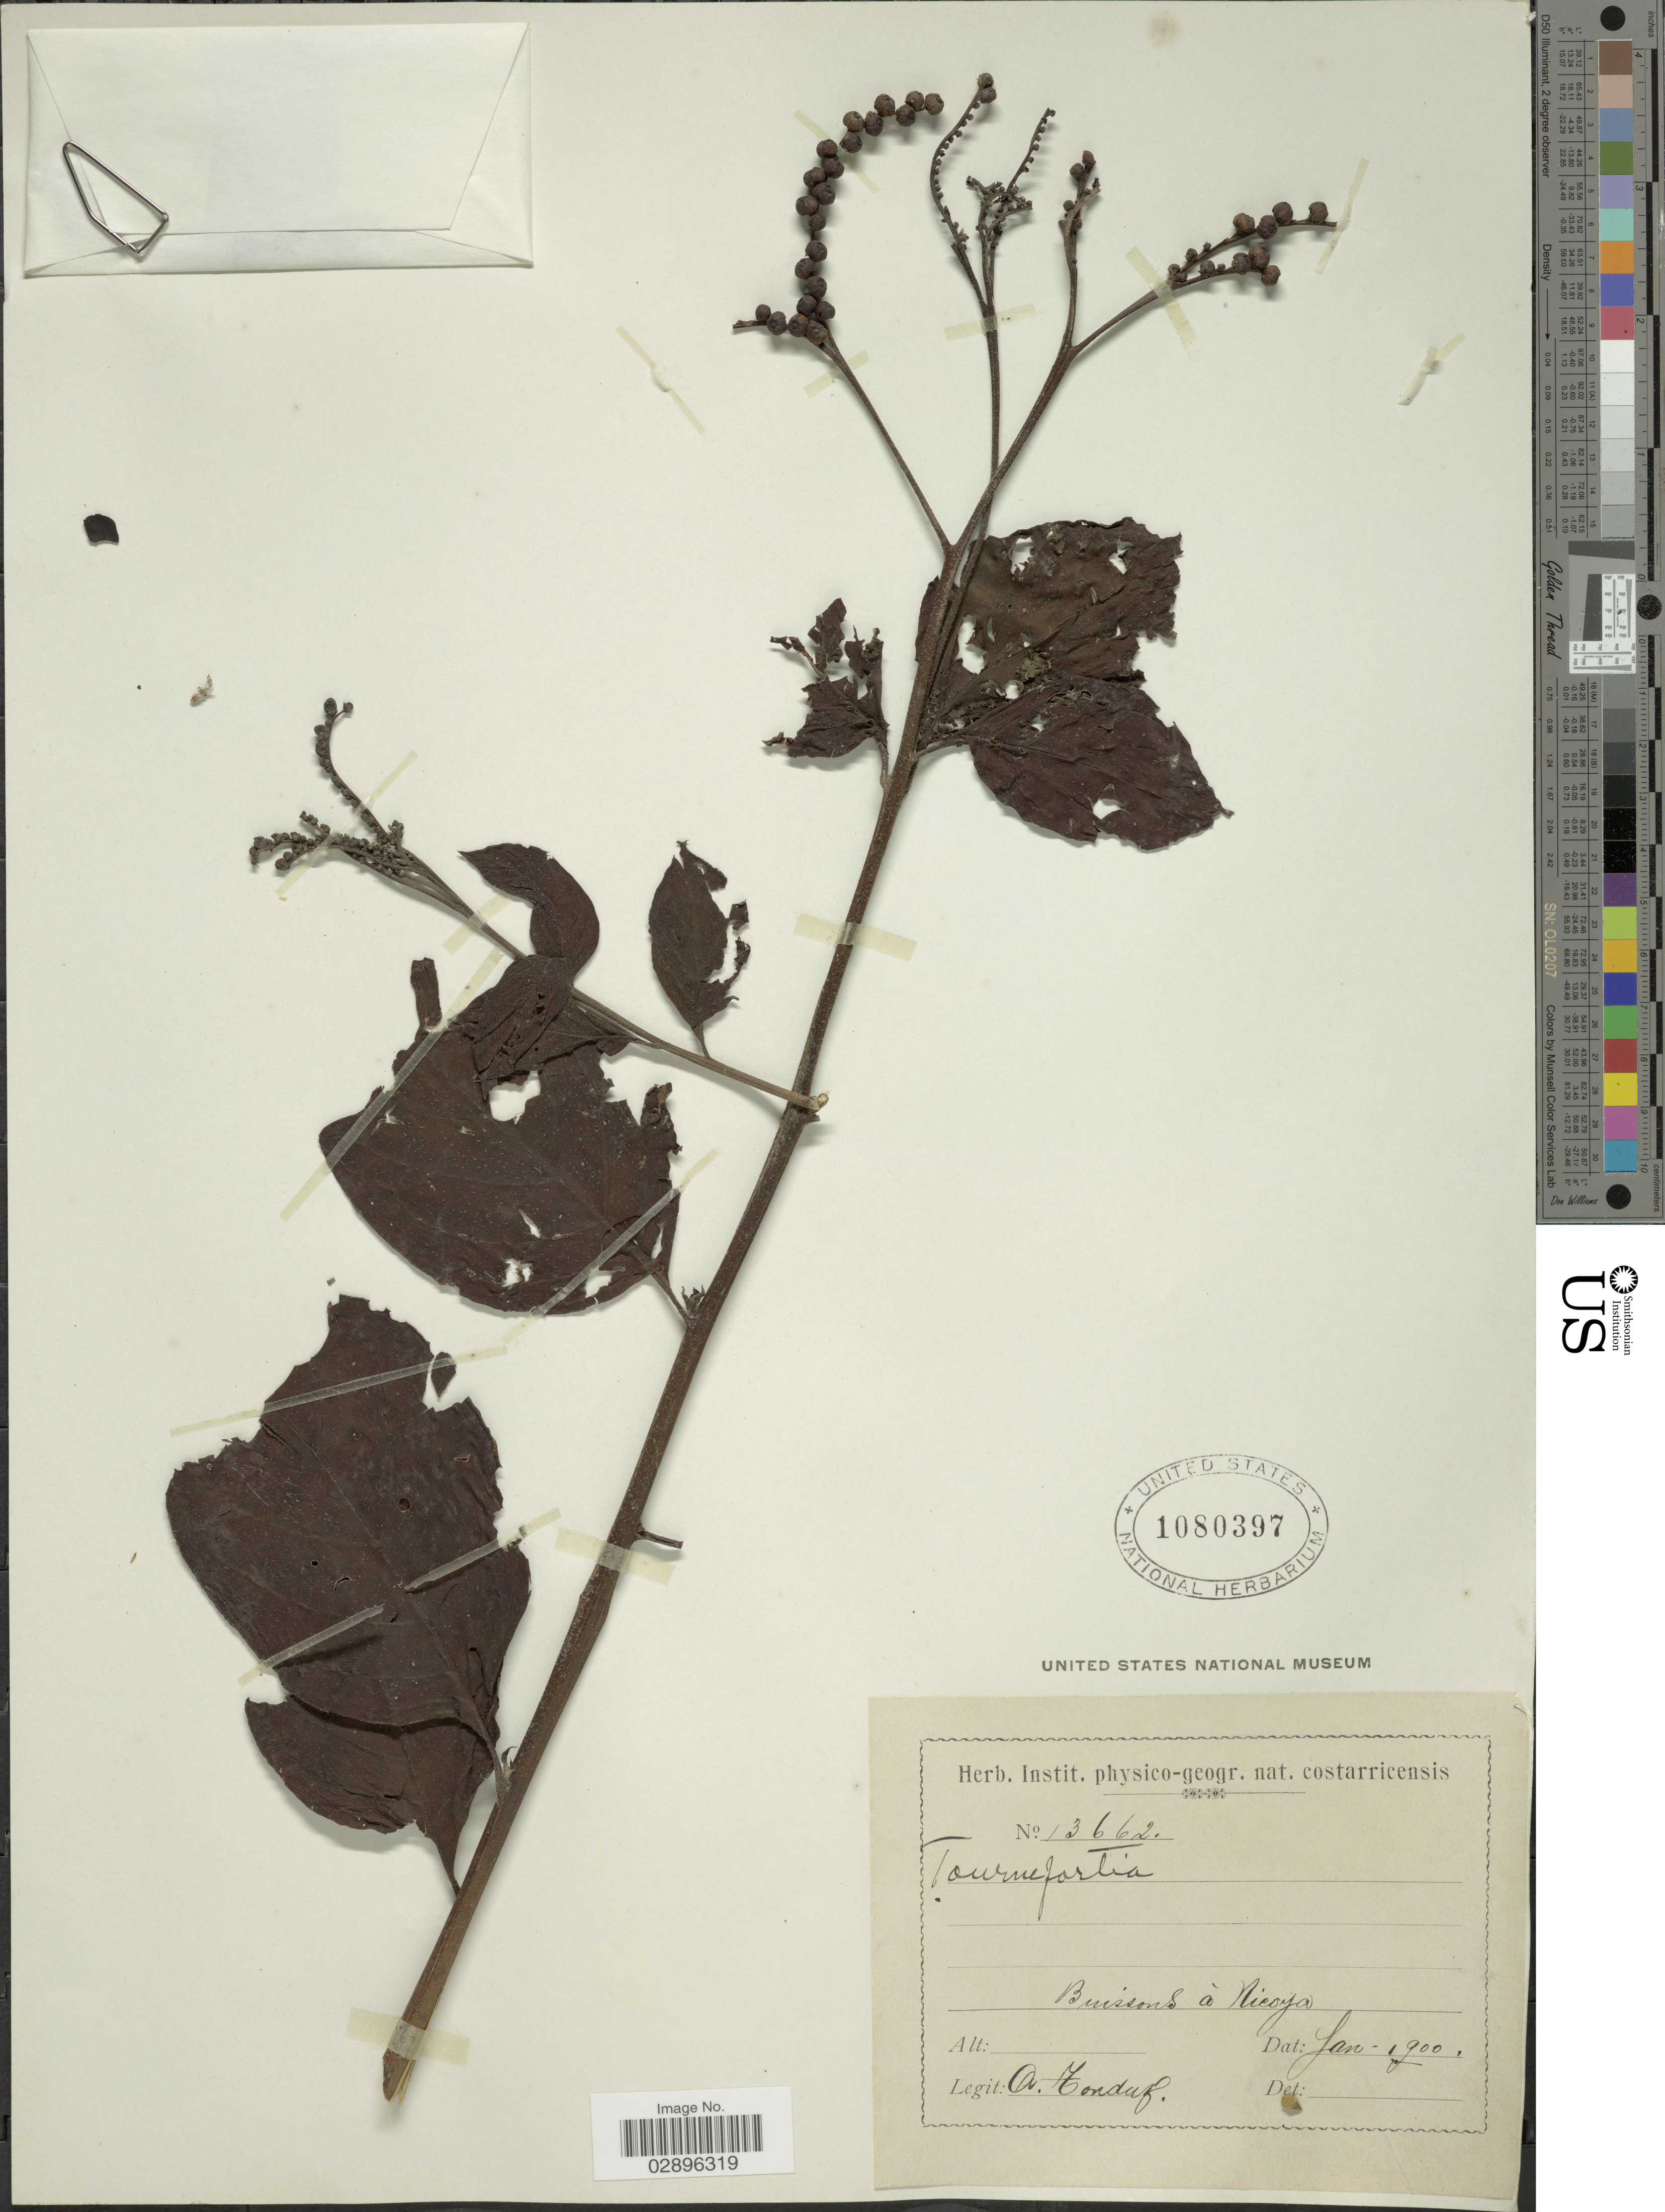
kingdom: Plantae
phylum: Tracheophyta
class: Magnoliopsida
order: Boraginales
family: Heliotropiaceae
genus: Tournefortia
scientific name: Tournefortia bicolor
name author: Sw.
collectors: A. Tonduz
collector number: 13662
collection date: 1900-01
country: Costa Rica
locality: Buissons à Nicoya.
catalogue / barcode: US 1080397